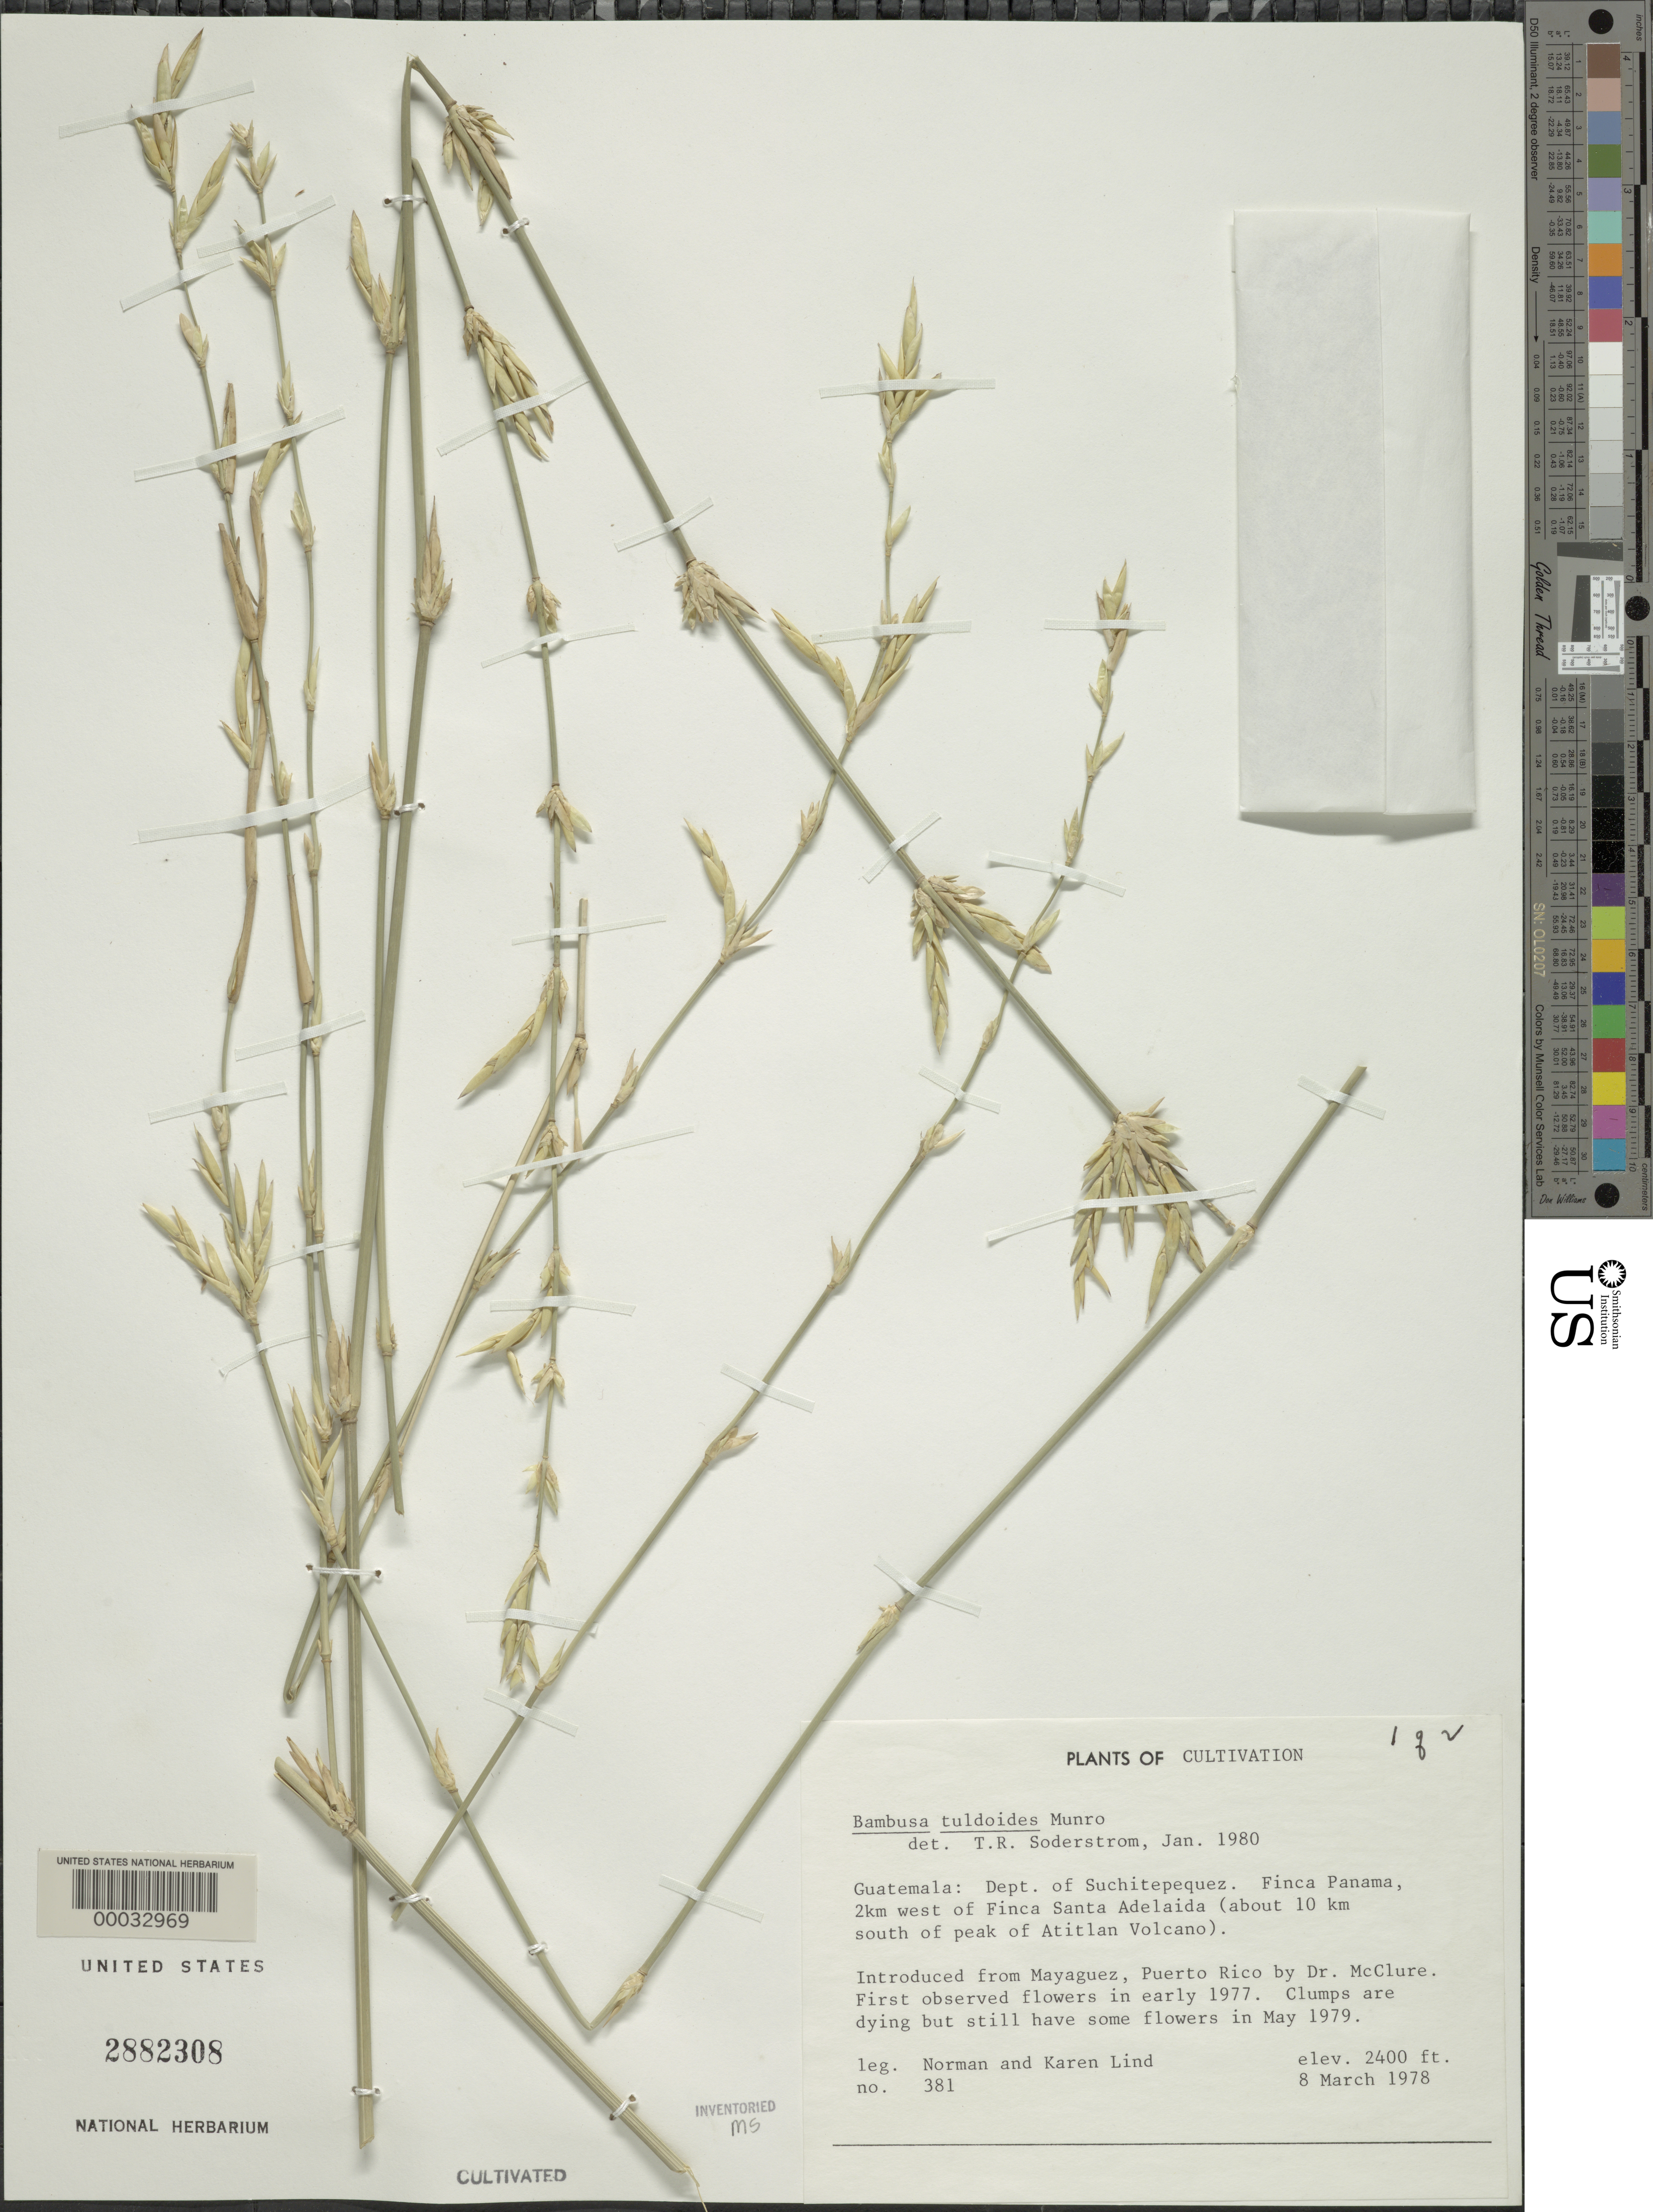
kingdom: Plantae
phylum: Tracheophyta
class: Liliopsida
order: Poales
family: Poaceae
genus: Bambusa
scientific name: Bambusa tuldoides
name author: Munro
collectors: N. Lind & K. Lind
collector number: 381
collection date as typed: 08 Mar 1978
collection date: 1978-03-08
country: Guatemala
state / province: Suchitepéquez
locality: Finca Panama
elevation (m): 732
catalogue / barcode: US 2882308